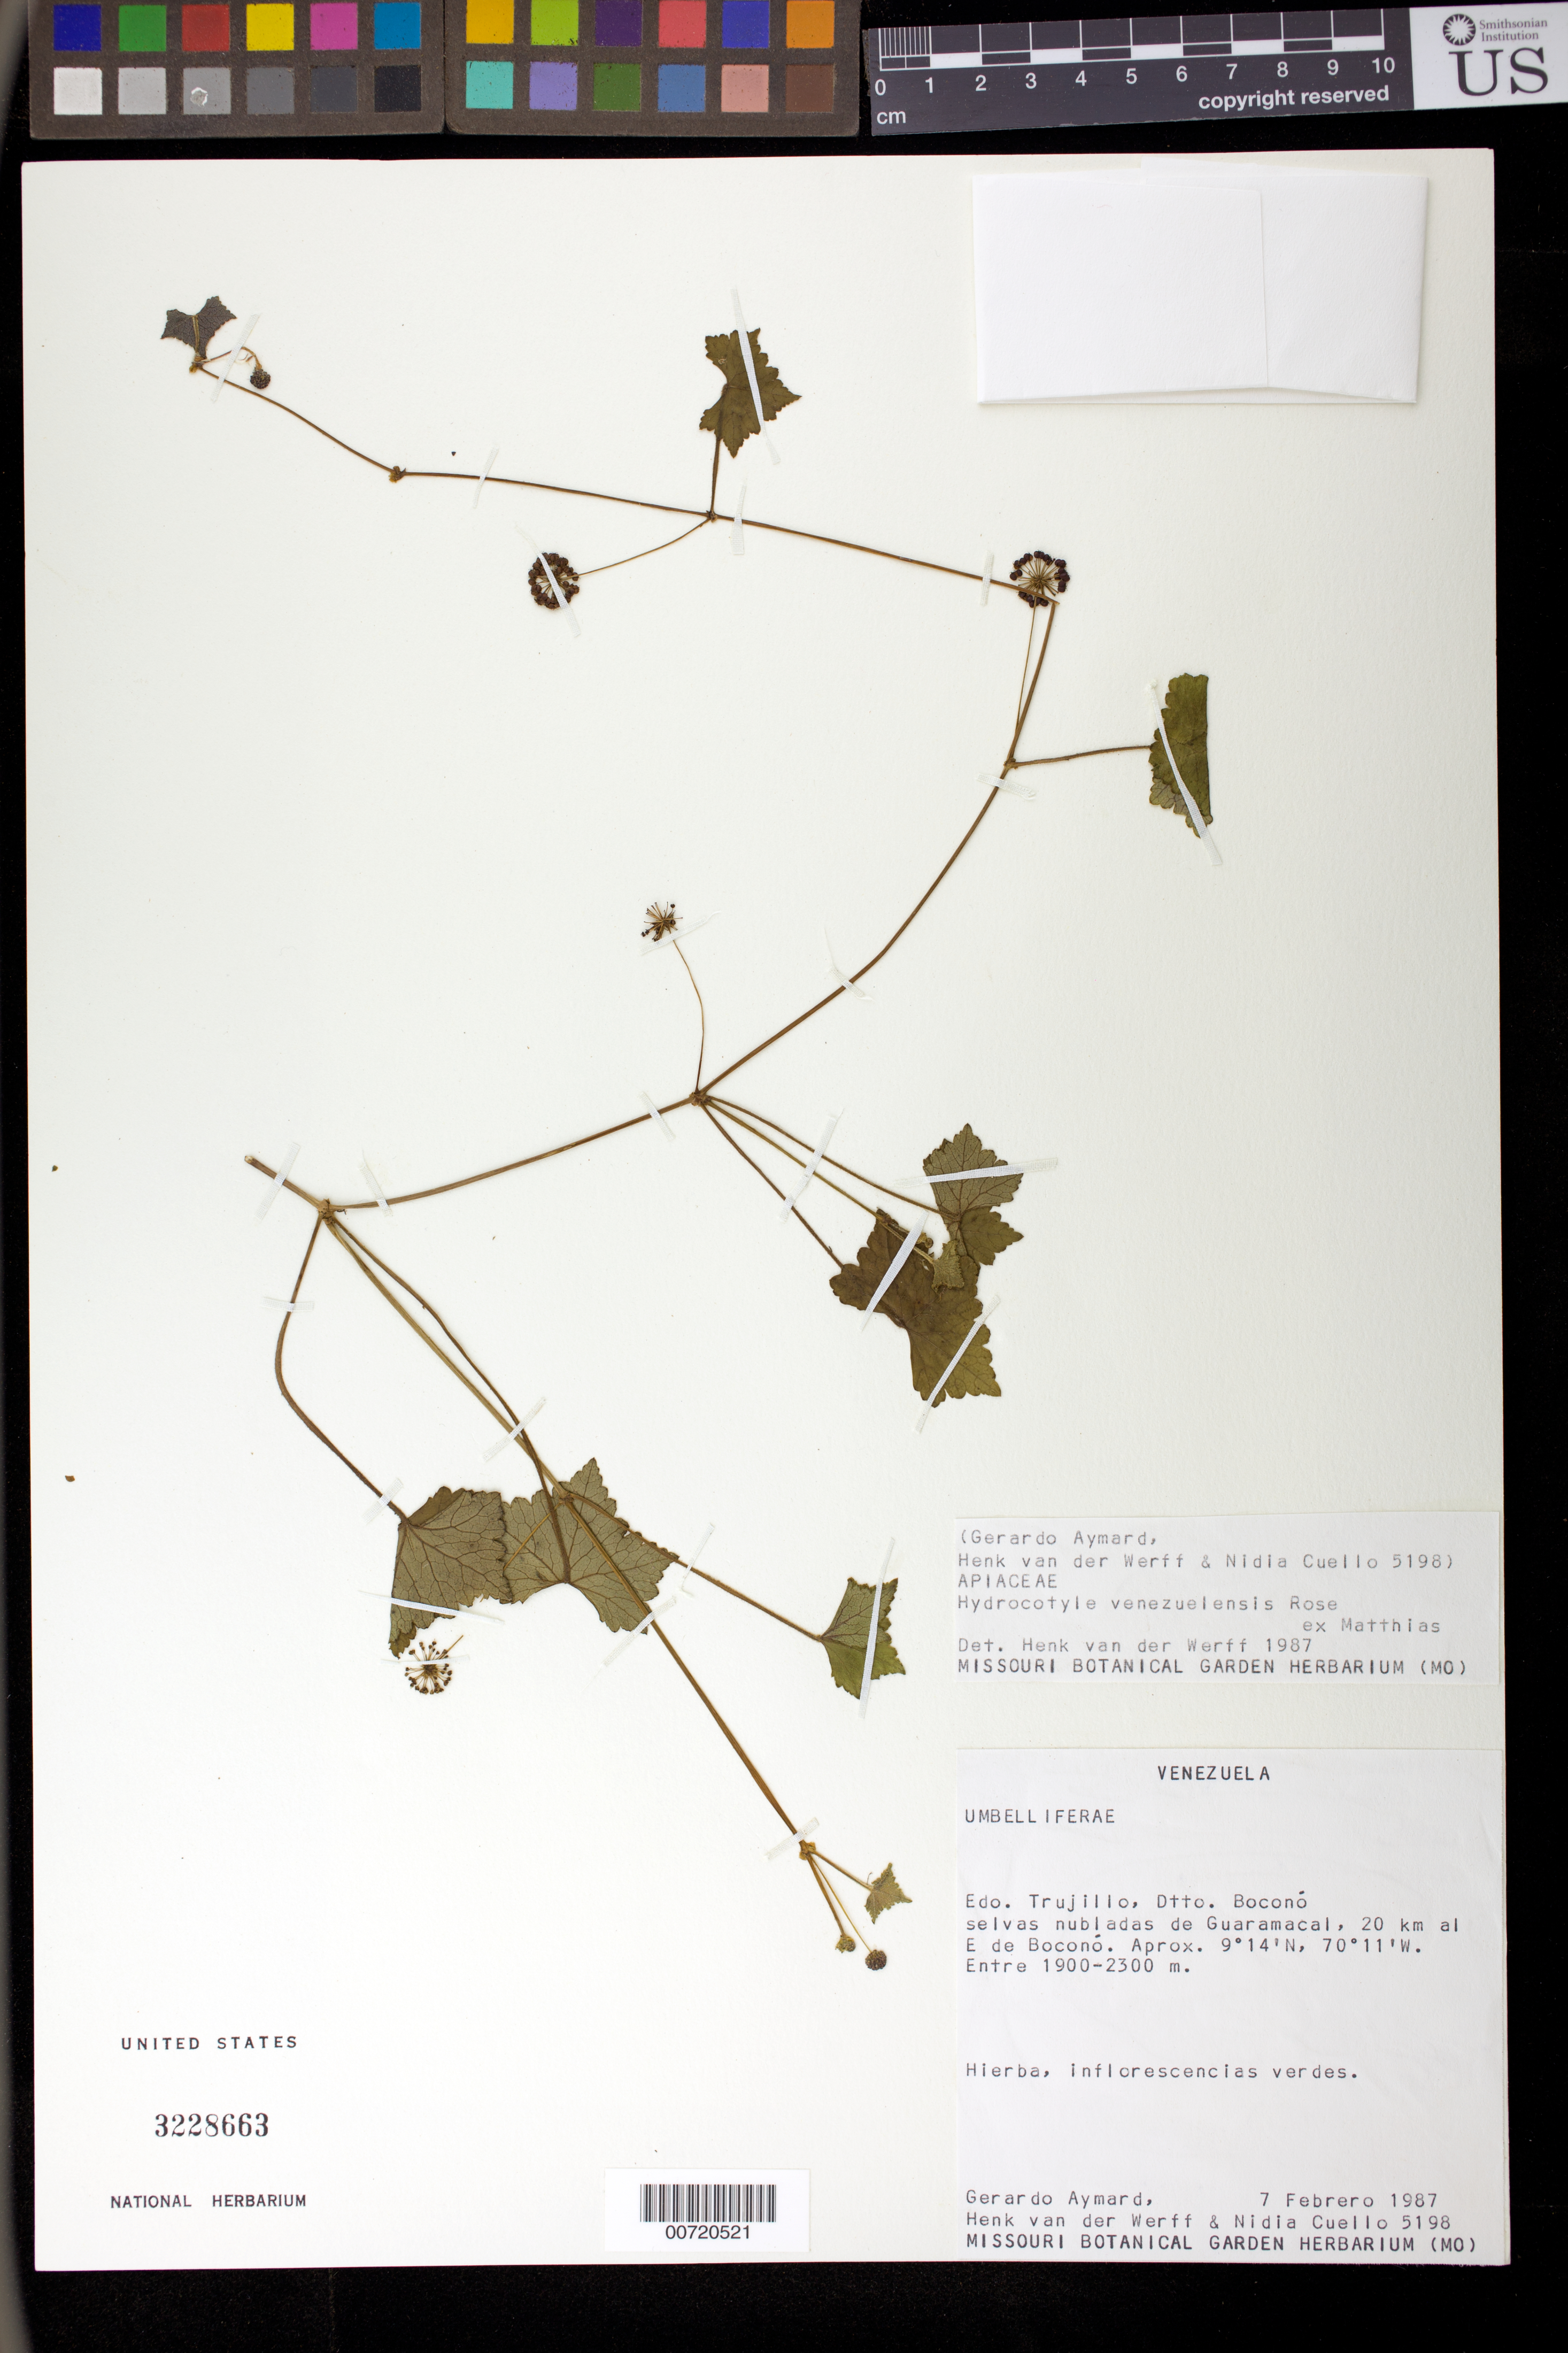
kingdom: Plantae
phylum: Tracheophyta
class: Magnoliopsida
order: Apiales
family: Araliaceae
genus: Hydrocotyle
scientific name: Hydrocotyle venezuelensis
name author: Rose ex Mathias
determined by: van der Werff, H., (MO), Missouri Botanical Garden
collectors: G. A. Aymard, H. van der Werff & N. L. Cuello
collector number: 5198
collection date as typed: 07 Feb 1987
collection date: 1987-02-07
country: Venezuela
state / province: Trujillo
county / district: Boconó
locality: Guaramacal. 20 km E Boconó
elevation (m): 1900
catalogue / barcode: US 3228663